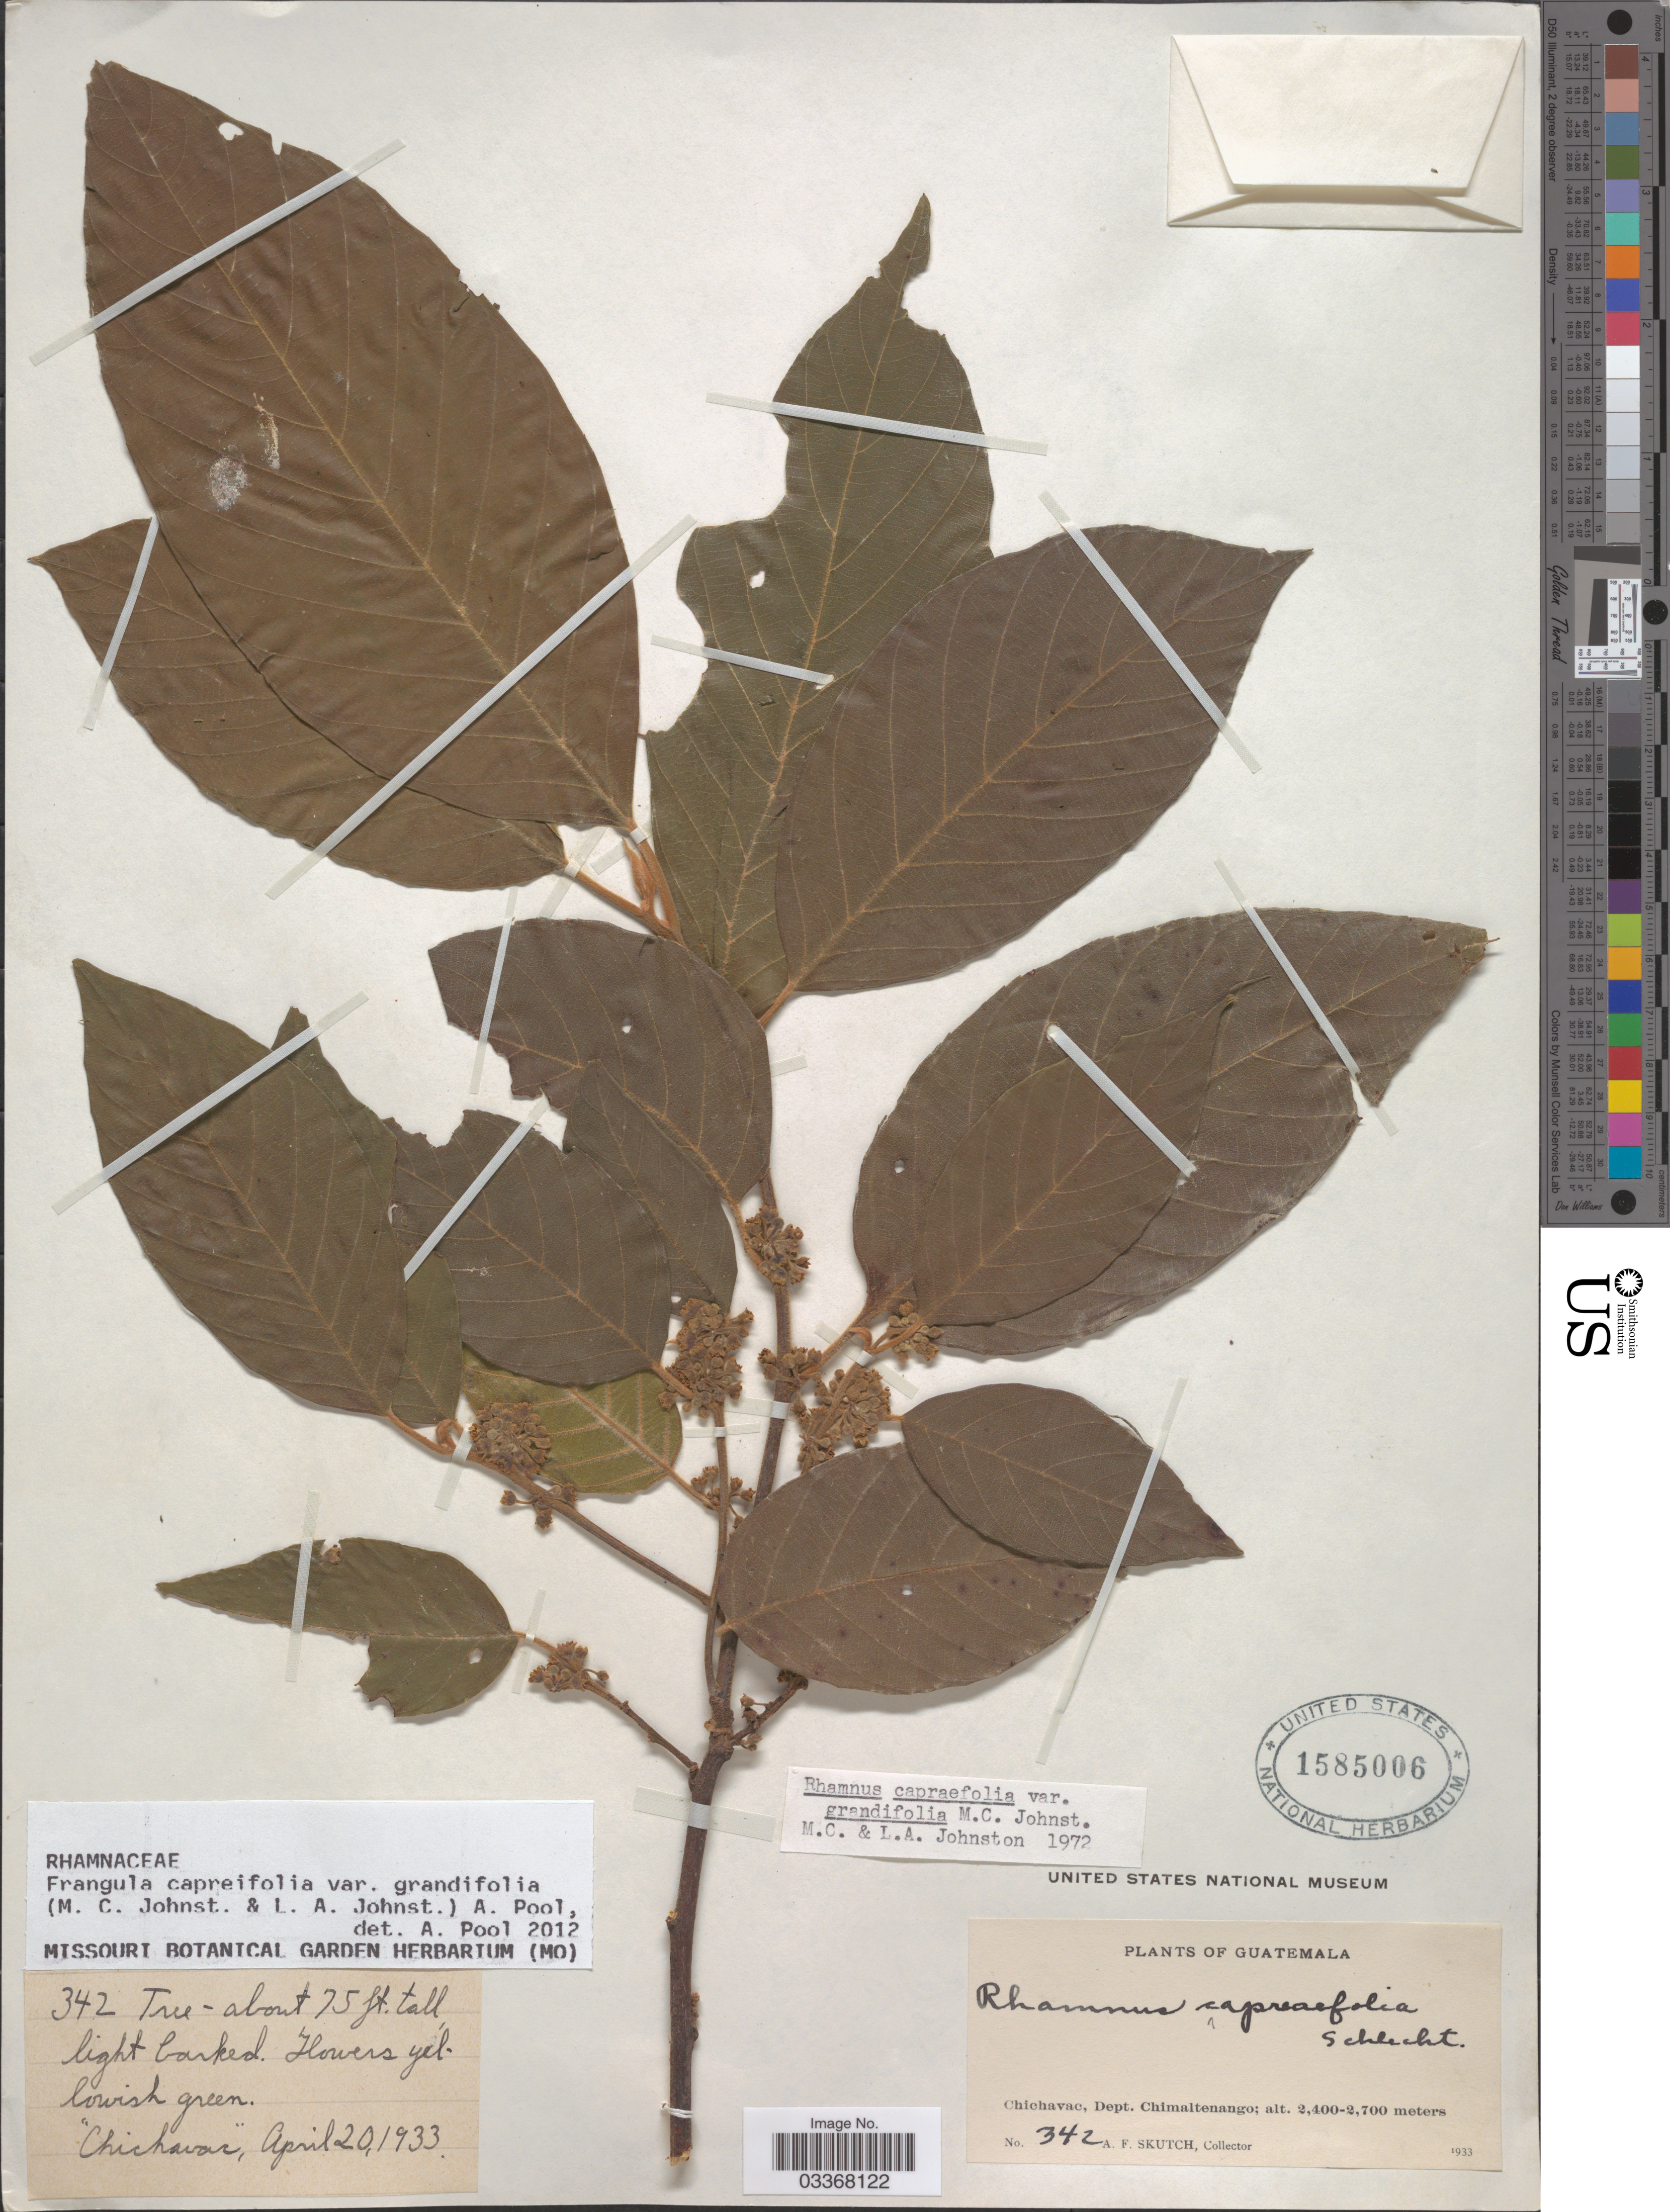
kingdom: Plantae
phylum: Tracheophyta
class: Magnoliopsida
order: Rosales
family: Rhamnaceae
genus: Frangula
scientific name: Frangula capreifolia var. grandifolia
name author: (M.C. Johnst. & L.A. Johnst.) A. Pool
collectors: A. F. Skutch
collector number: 342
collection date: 1933-04-20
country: Guatemala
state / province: Chimaltenango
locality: Chichavac, Dept. Chimaltenango.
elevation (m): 2400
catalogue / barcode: US 1585006